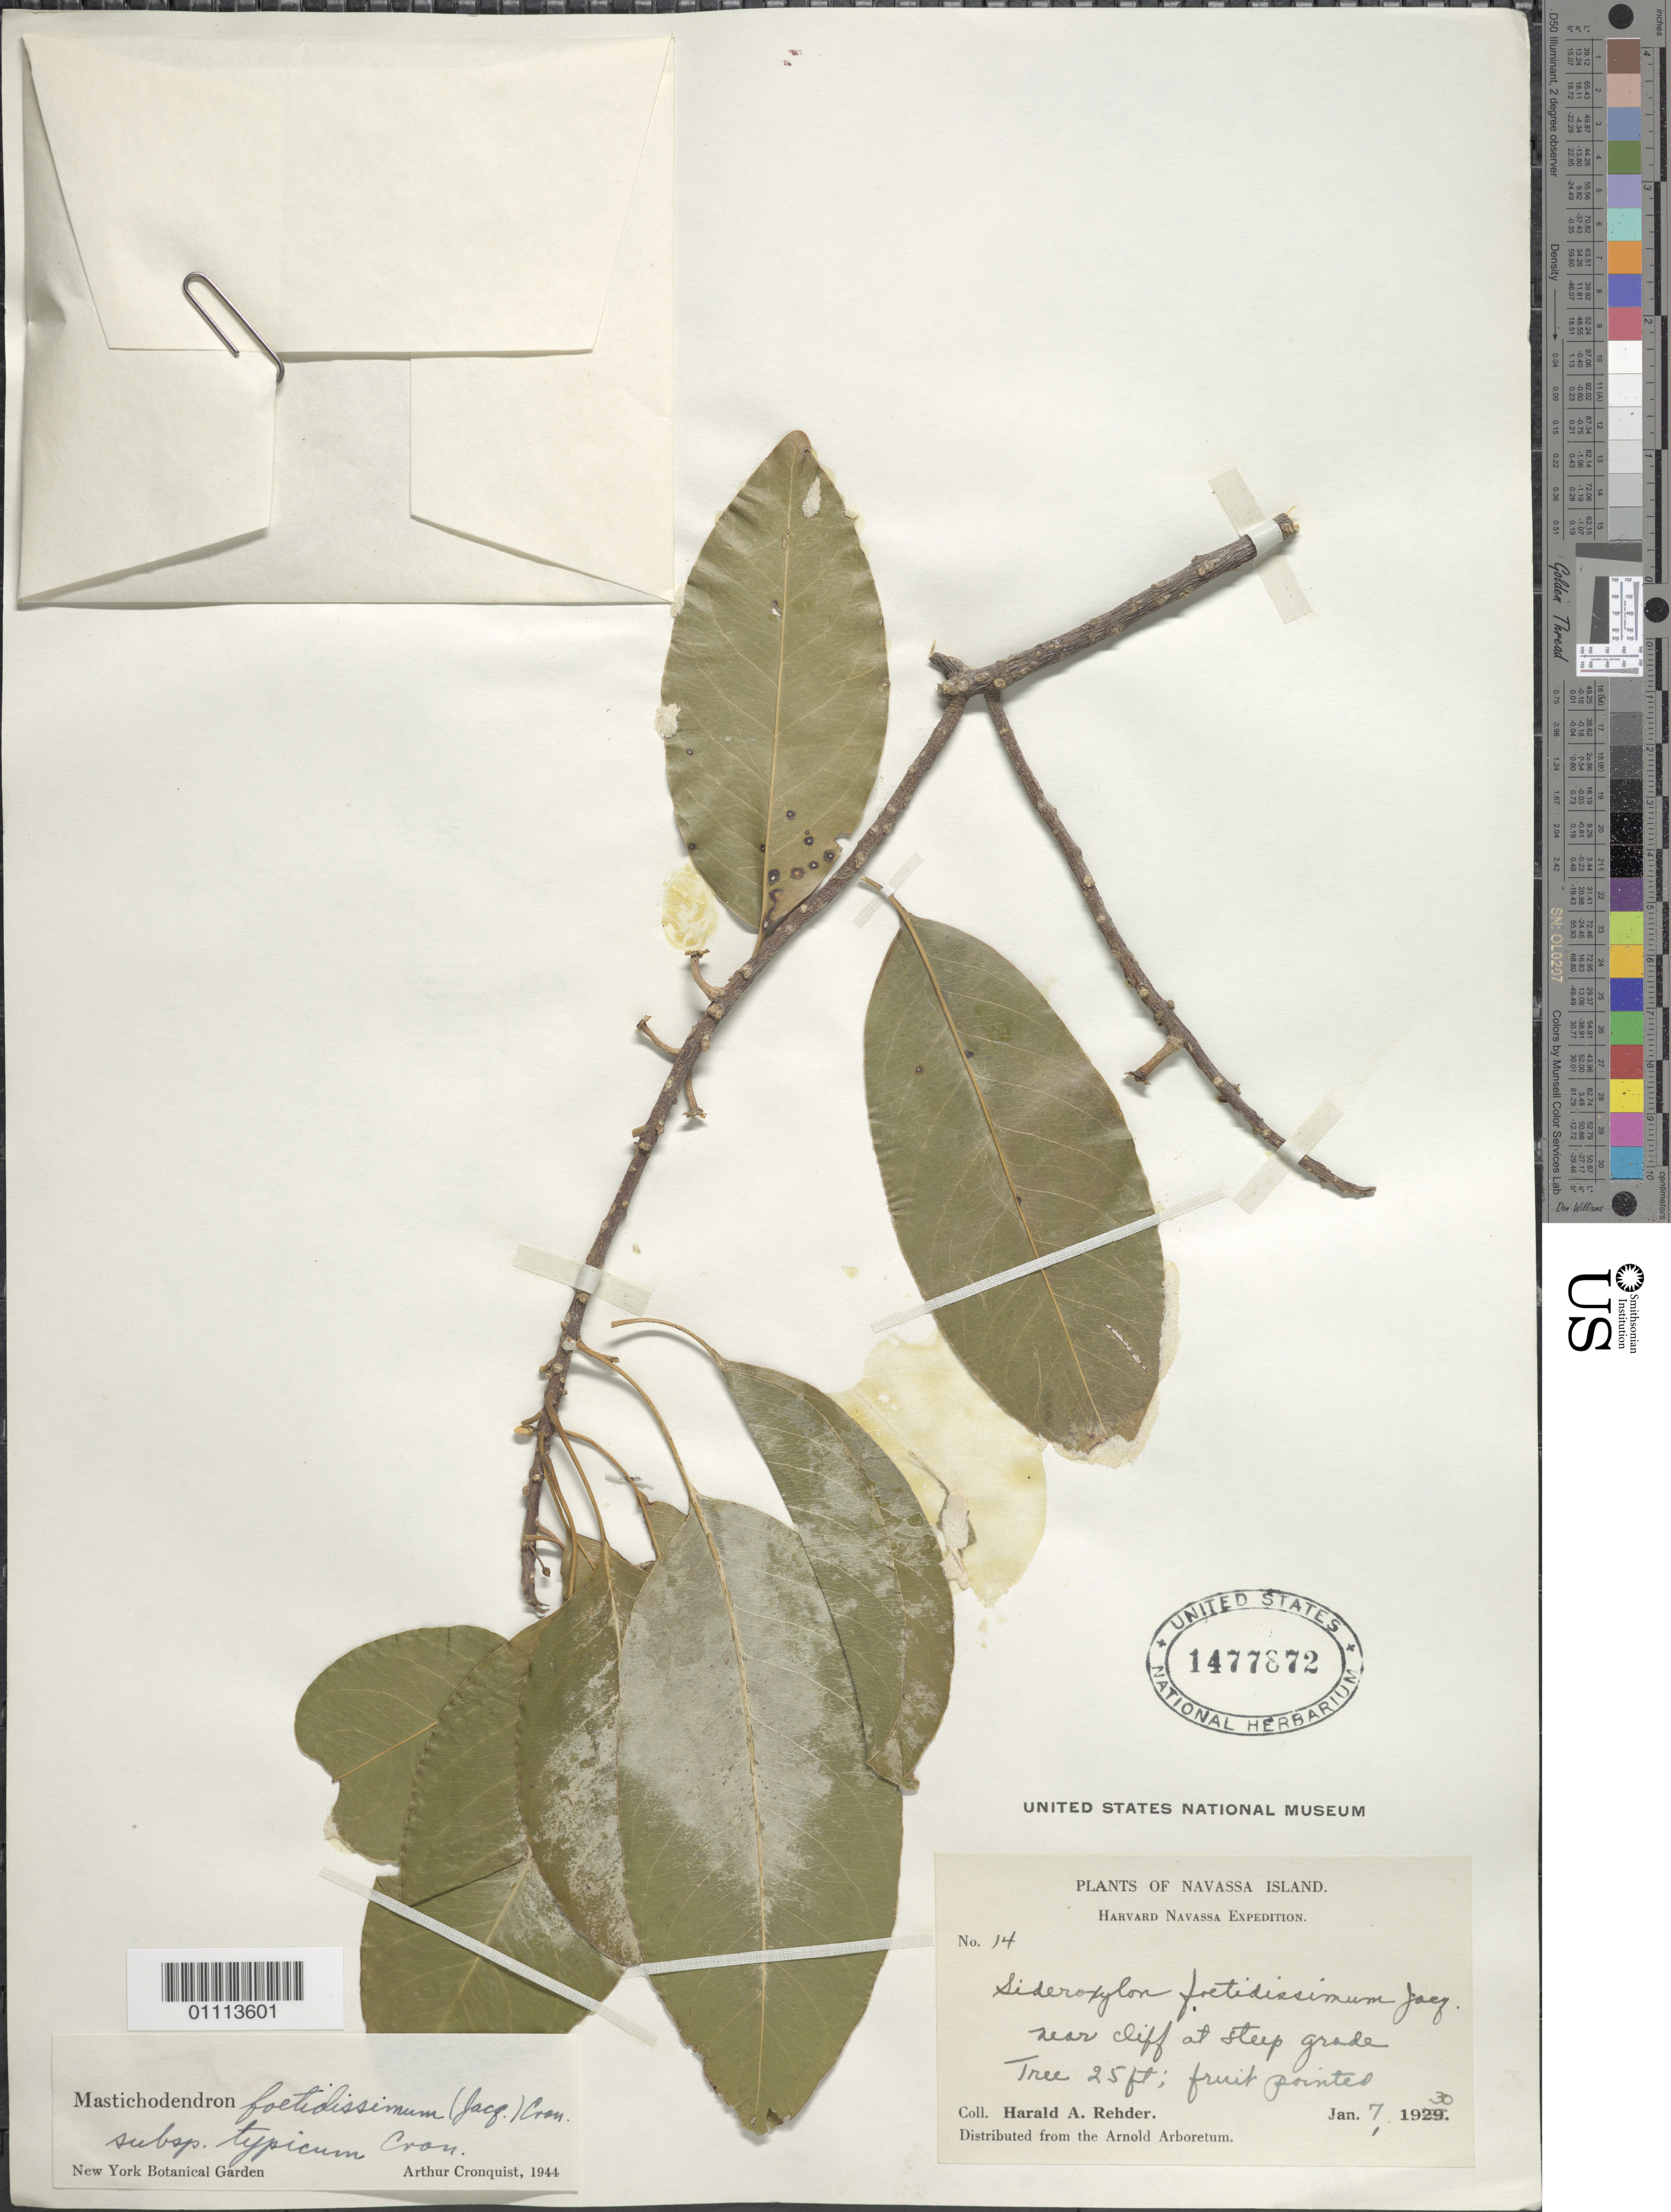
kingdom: Plantae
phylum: Tracheophyta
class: Magnoliopsida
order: Ericales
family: Sapotaceae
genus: Sideroxylon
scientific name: Sideroxylon foetidissimum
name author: Jacq.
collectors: A. Rehder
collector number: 14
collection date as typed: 07 Jan 1930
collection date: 1930-01-07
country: Navassa Island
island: Navassa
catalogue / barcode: US 1477872